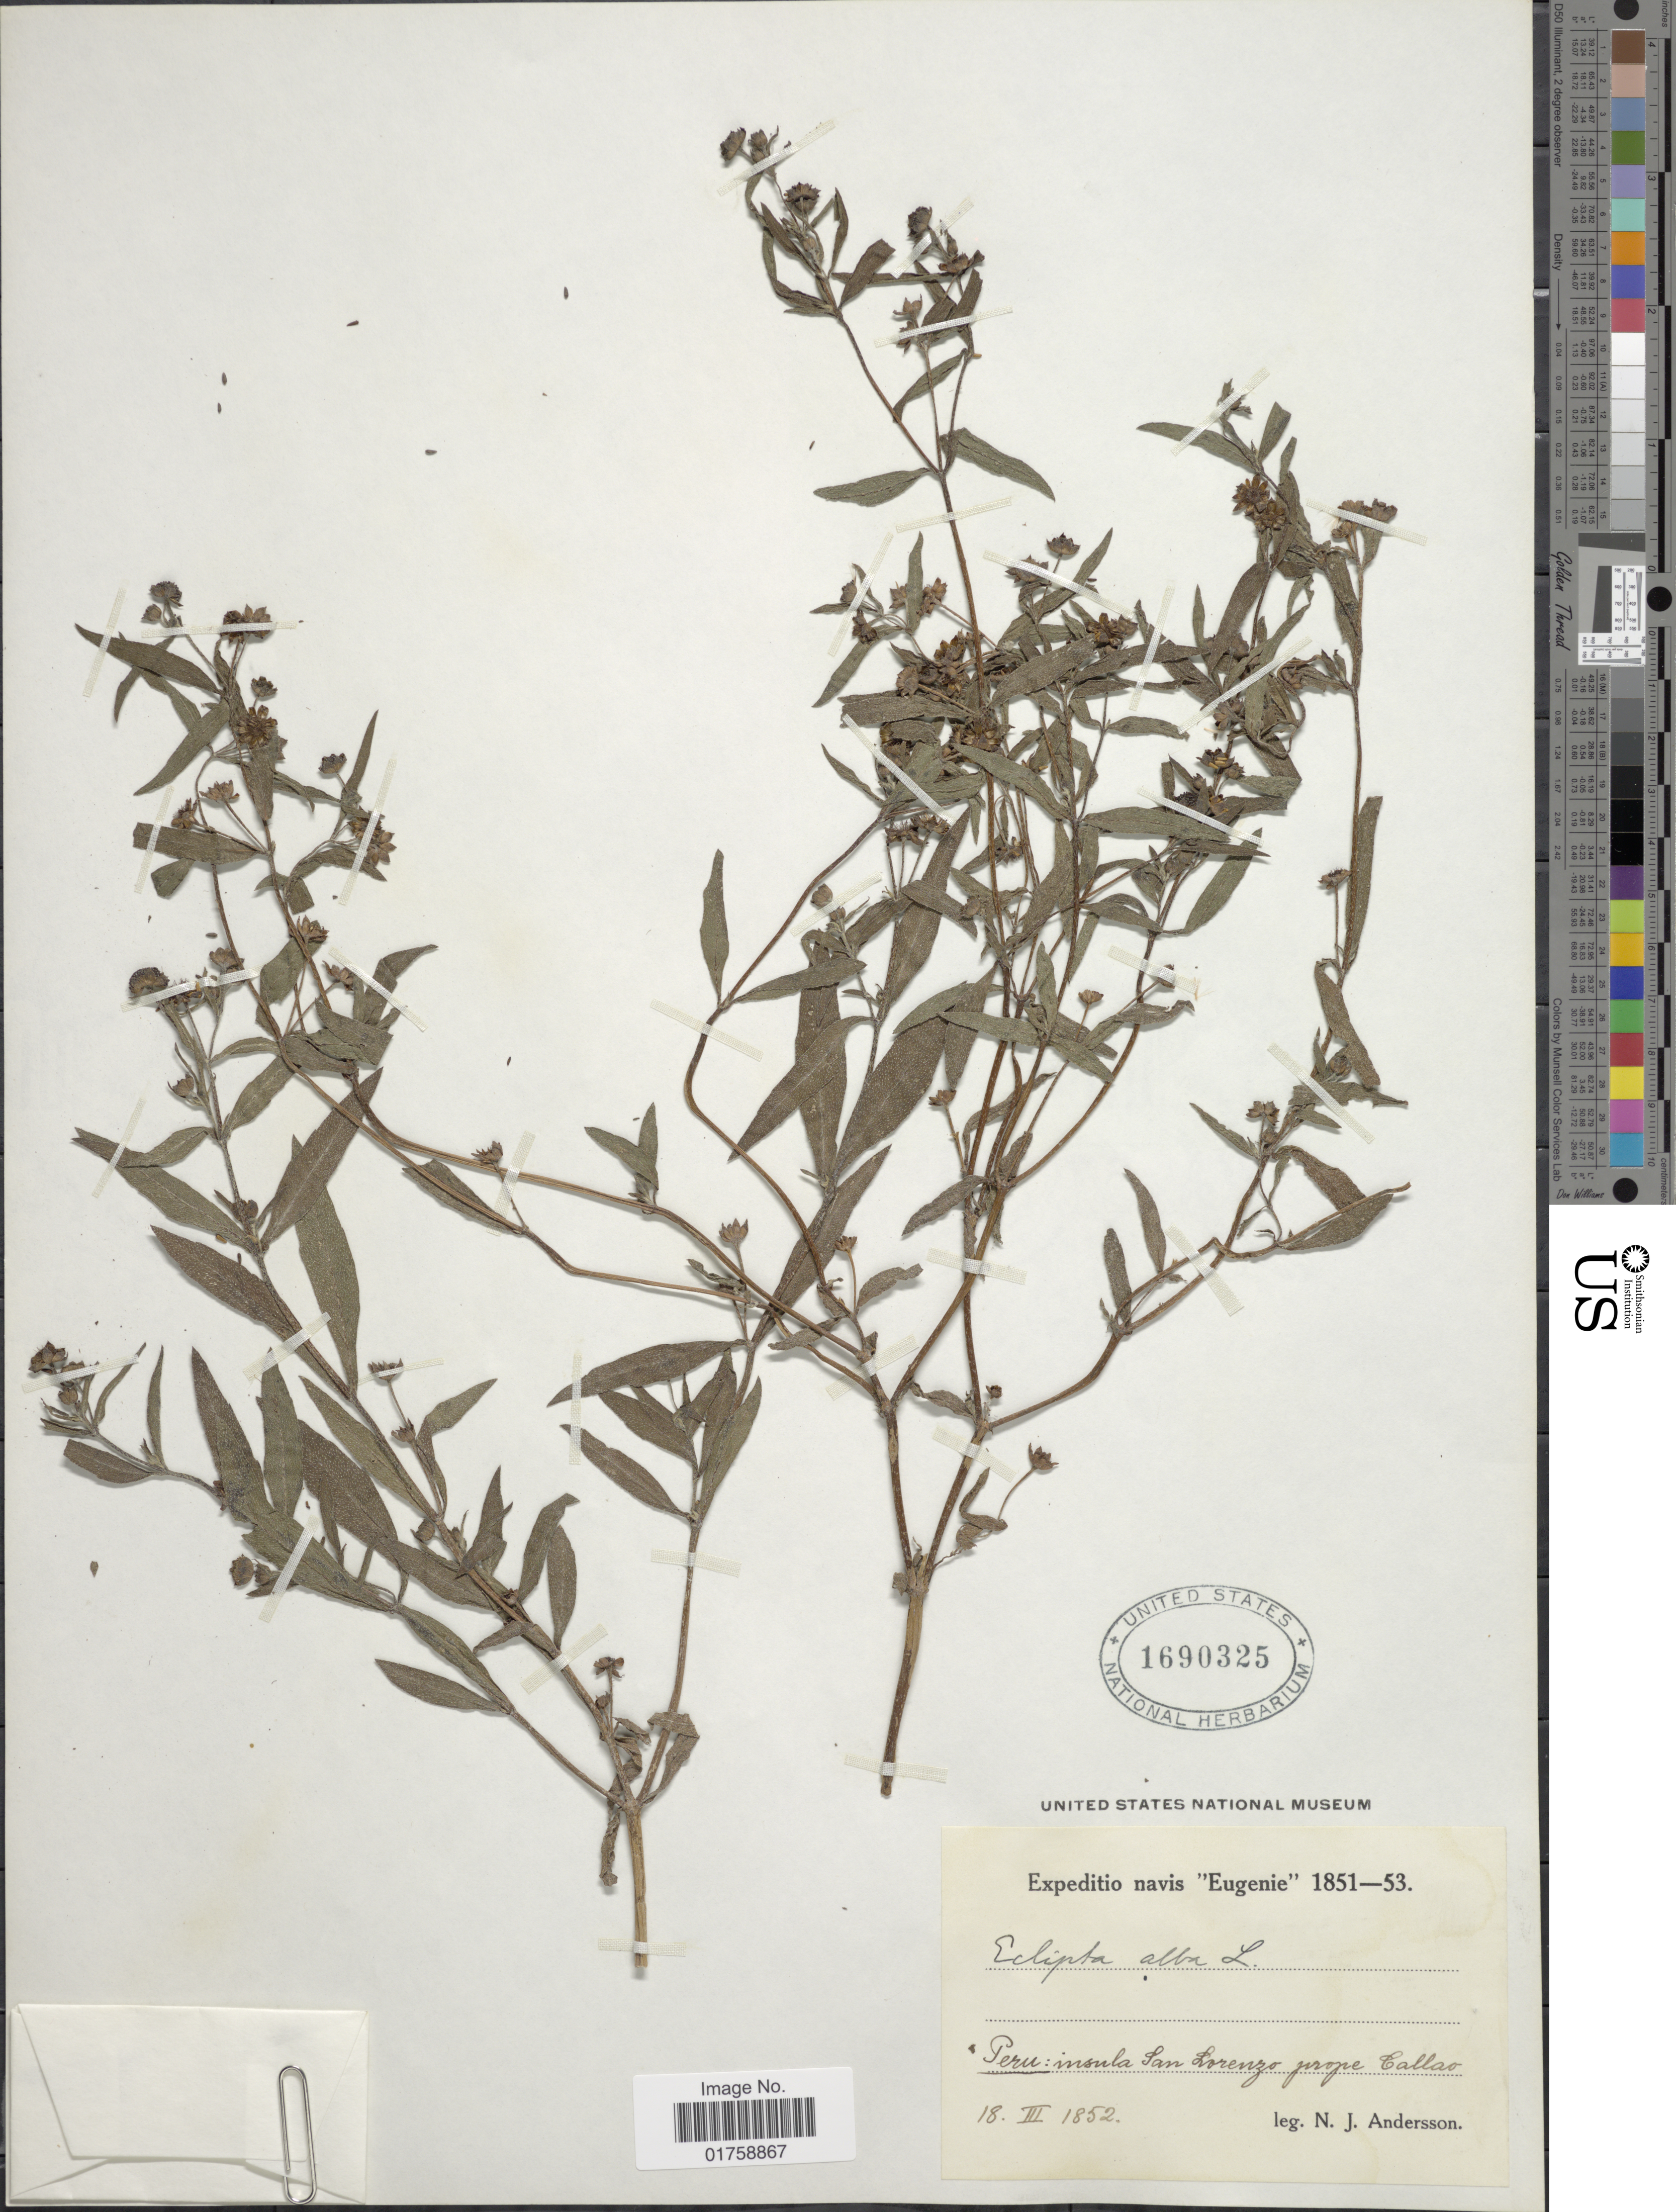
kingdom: Plantae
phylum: Tracheophyta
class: Magnoliopsida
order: Asterales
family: Asteraceae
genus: Eclipta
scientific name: Eclipta alba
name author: (L.) Hassk.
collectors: N. J. Andersson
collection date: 1852-03-18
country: Peru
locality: insula San Lorenzo prope Callao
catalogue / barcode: US 1690325